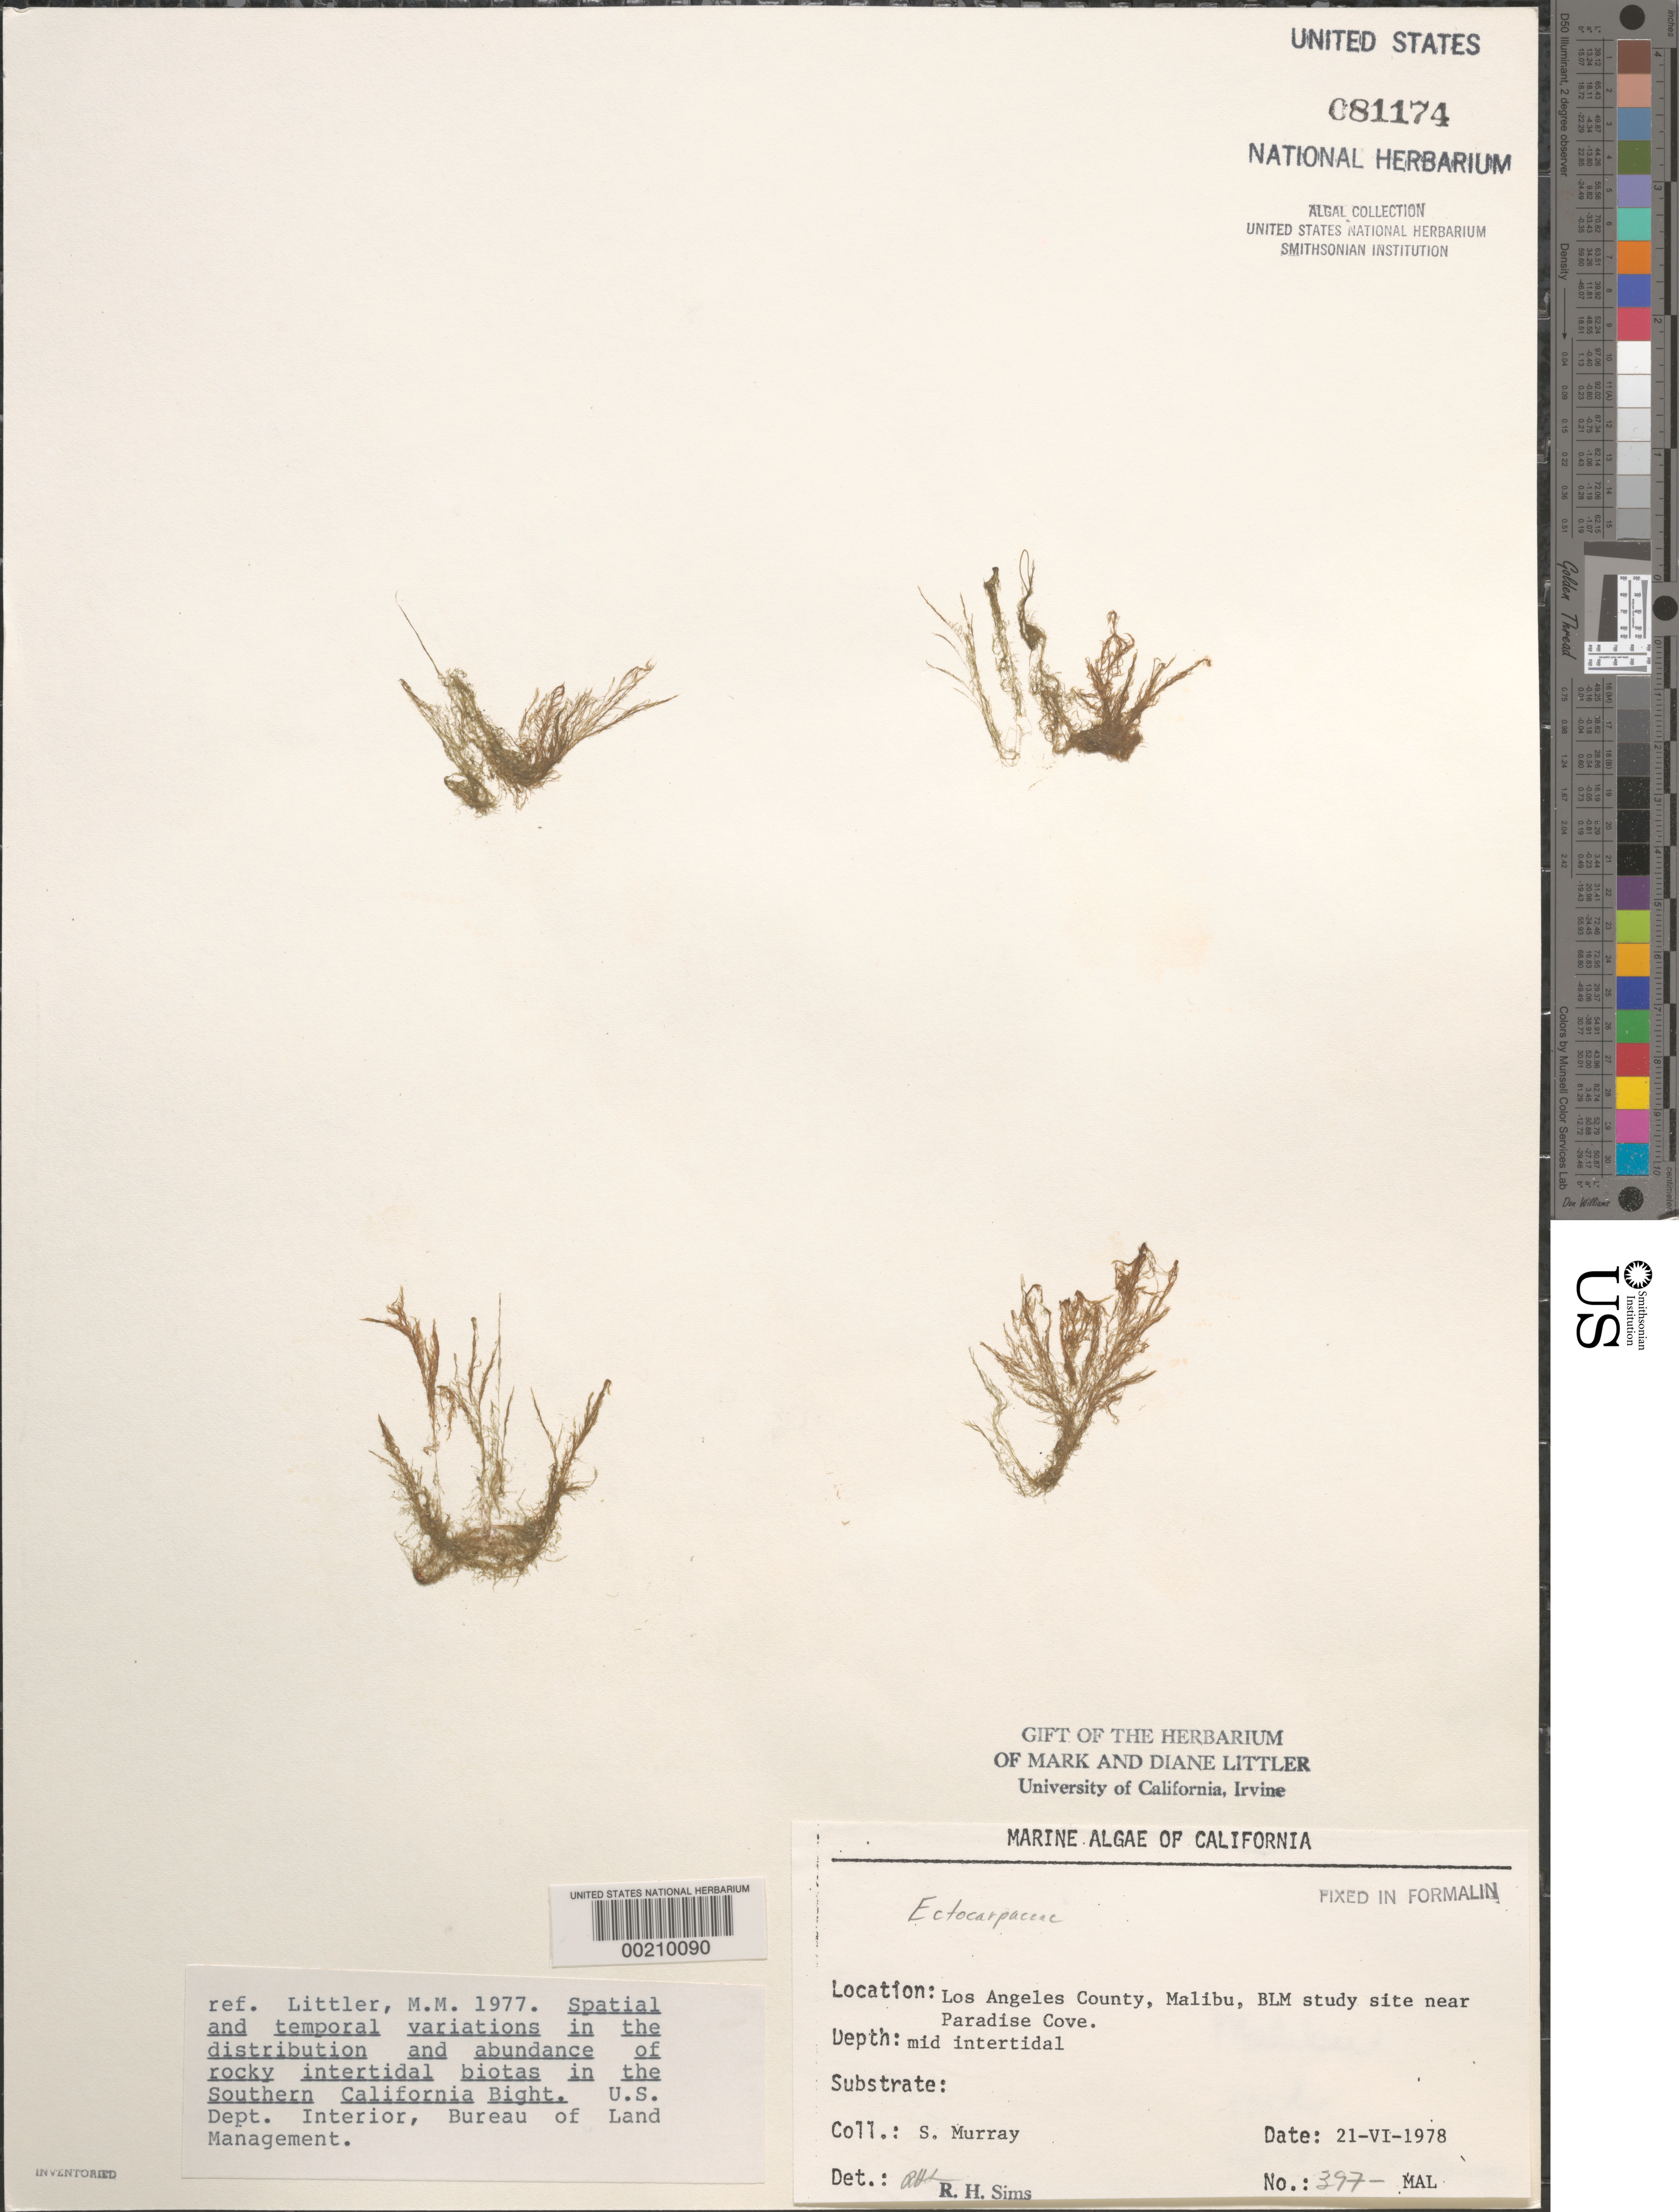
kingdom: Chromista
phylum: Ochrophyta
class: Phaeophyceae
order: Ectocarpales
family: Ectocarpaceae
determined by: Sims, Robert H.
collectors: S. N. Murray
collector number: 397-MAL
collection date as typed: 21 Jun 1978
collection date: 1978-06-21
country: United States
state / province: California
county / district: Los Angeles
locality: Malibu, near Paradise Cove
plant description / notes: BLM-SOCALBIGHT Rocky Intertidal Survey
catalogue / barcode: US 81174